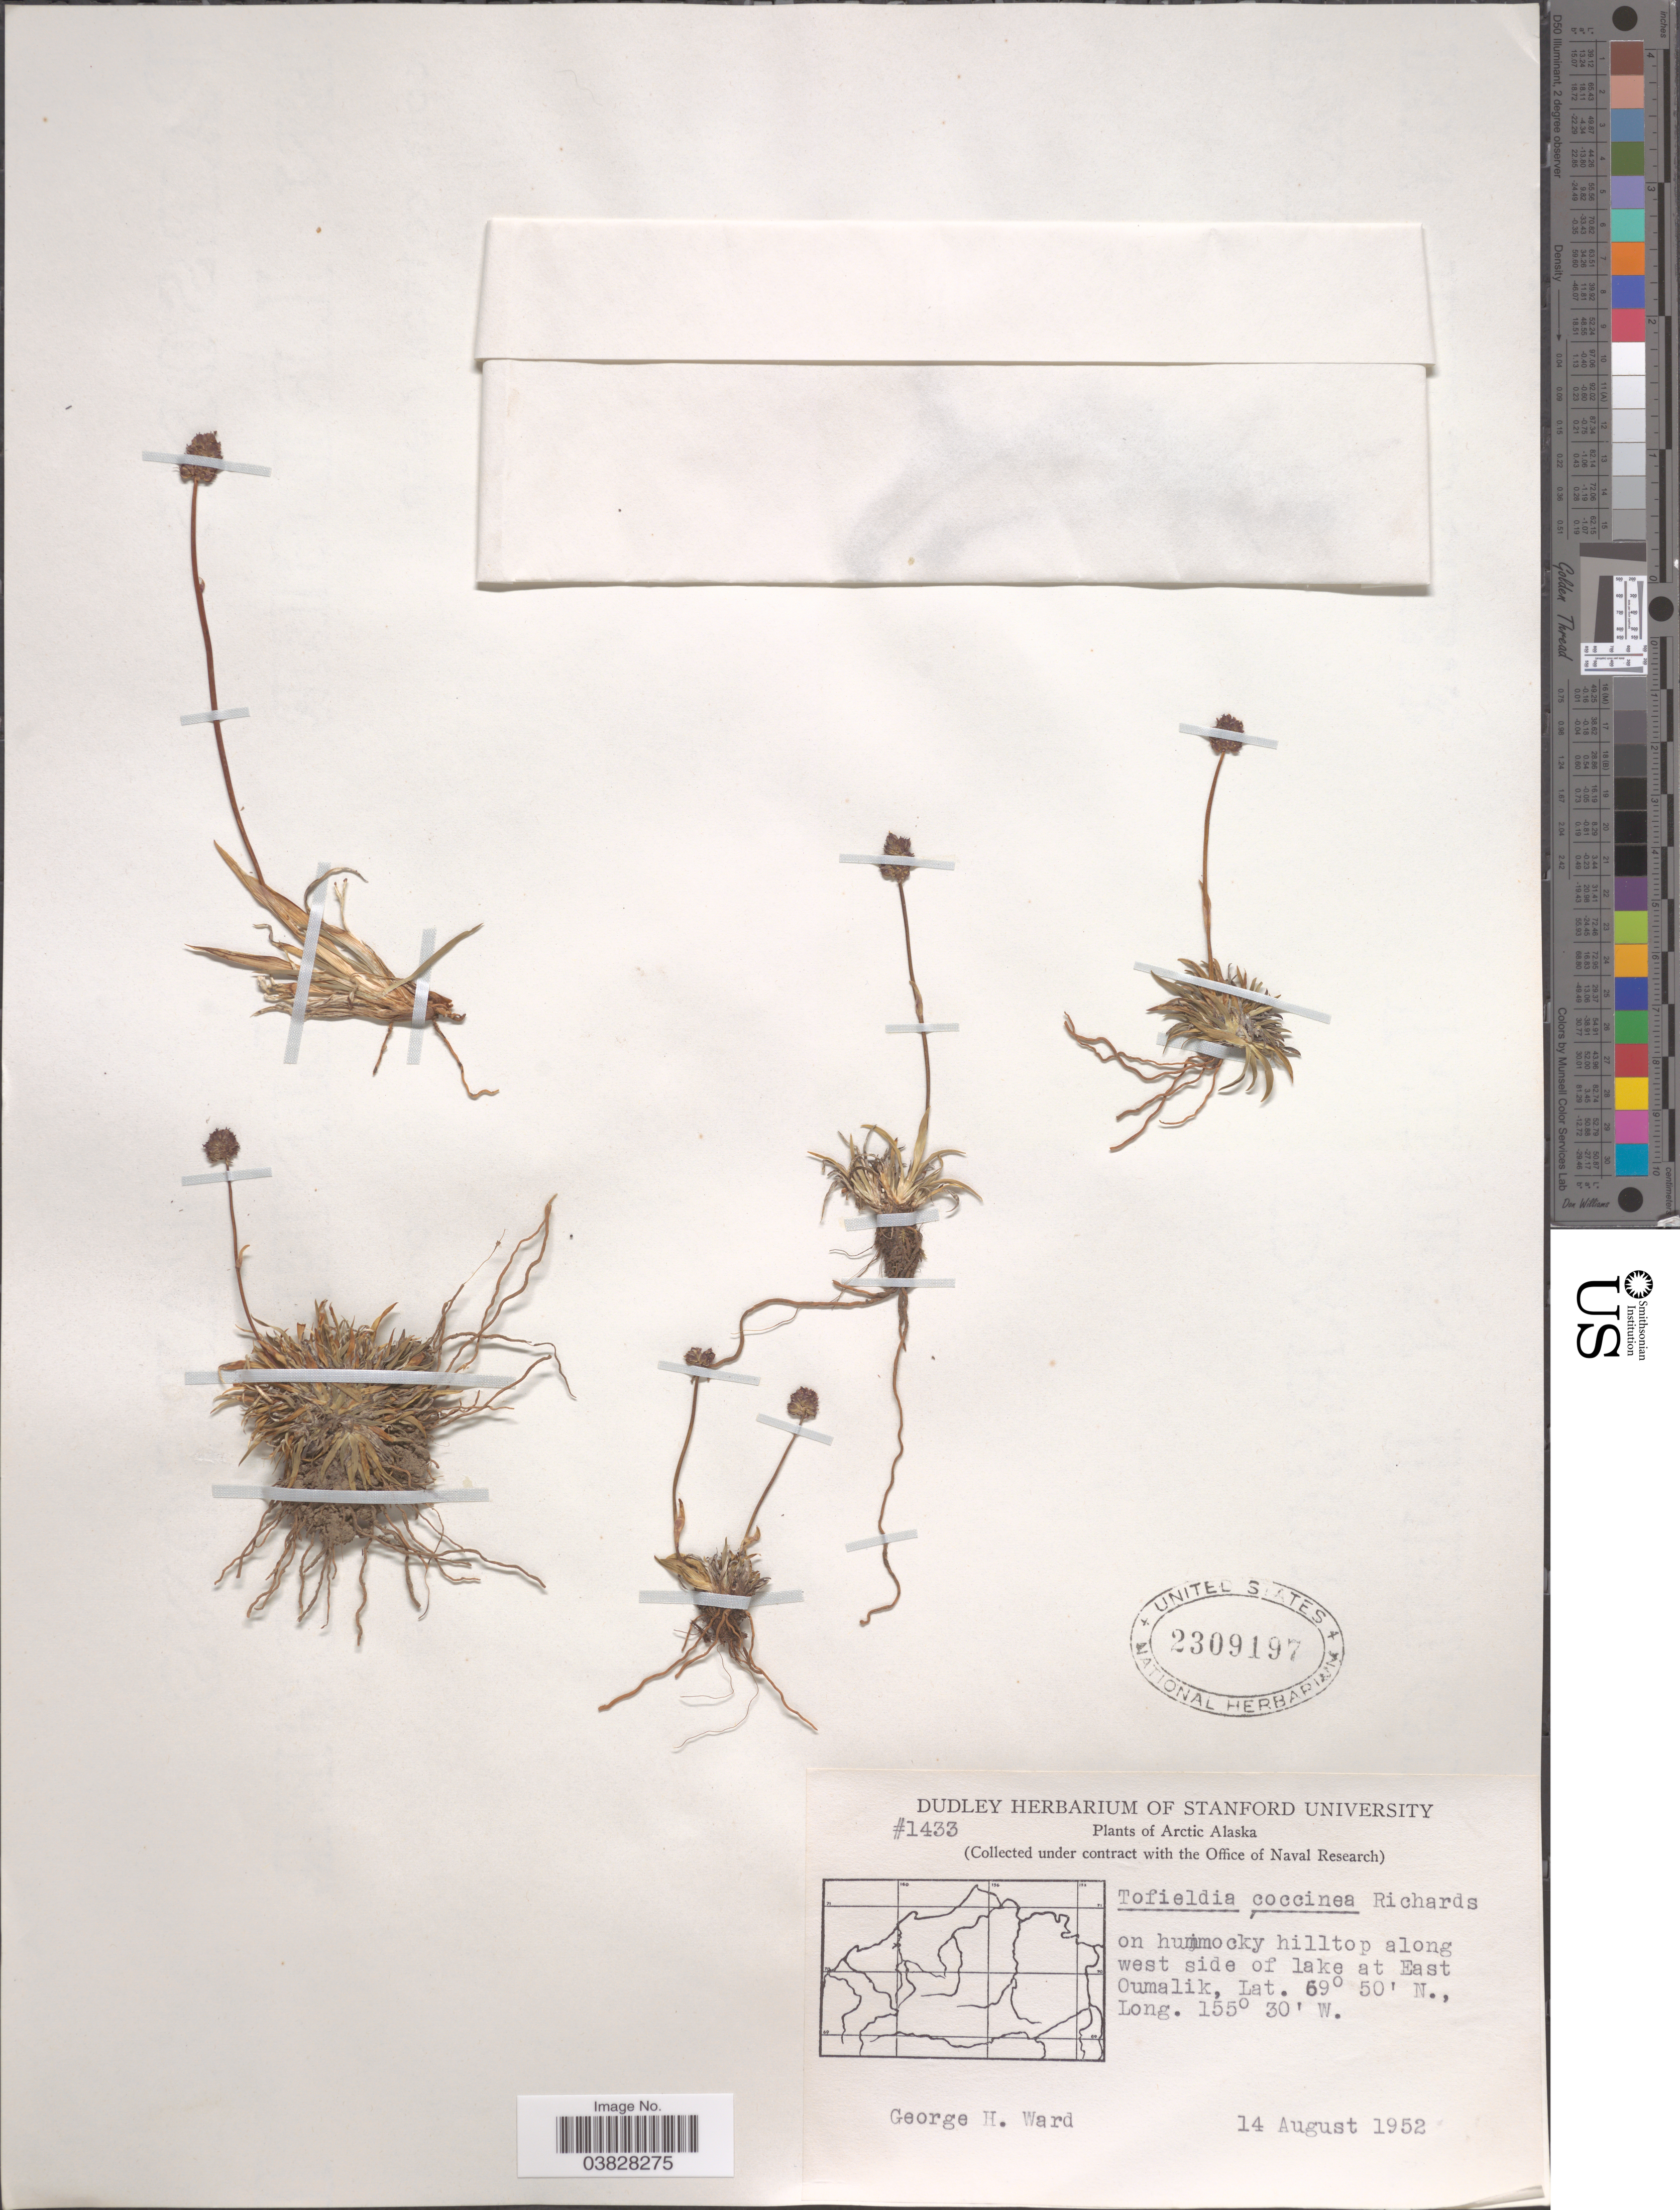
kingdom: Plantae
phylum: Tracheophyta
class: Liliopsida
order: Alismatales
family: Tofieldiaceae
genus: Tofieldia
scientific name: Tofieldia coccinea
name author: Richardson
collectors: G. H. Ward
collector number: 1433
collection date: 1952-08-14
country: United States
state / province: Alaska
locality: Arctic Alaska. Along west side of lake at East Oumalik.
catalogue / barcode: US 2309197